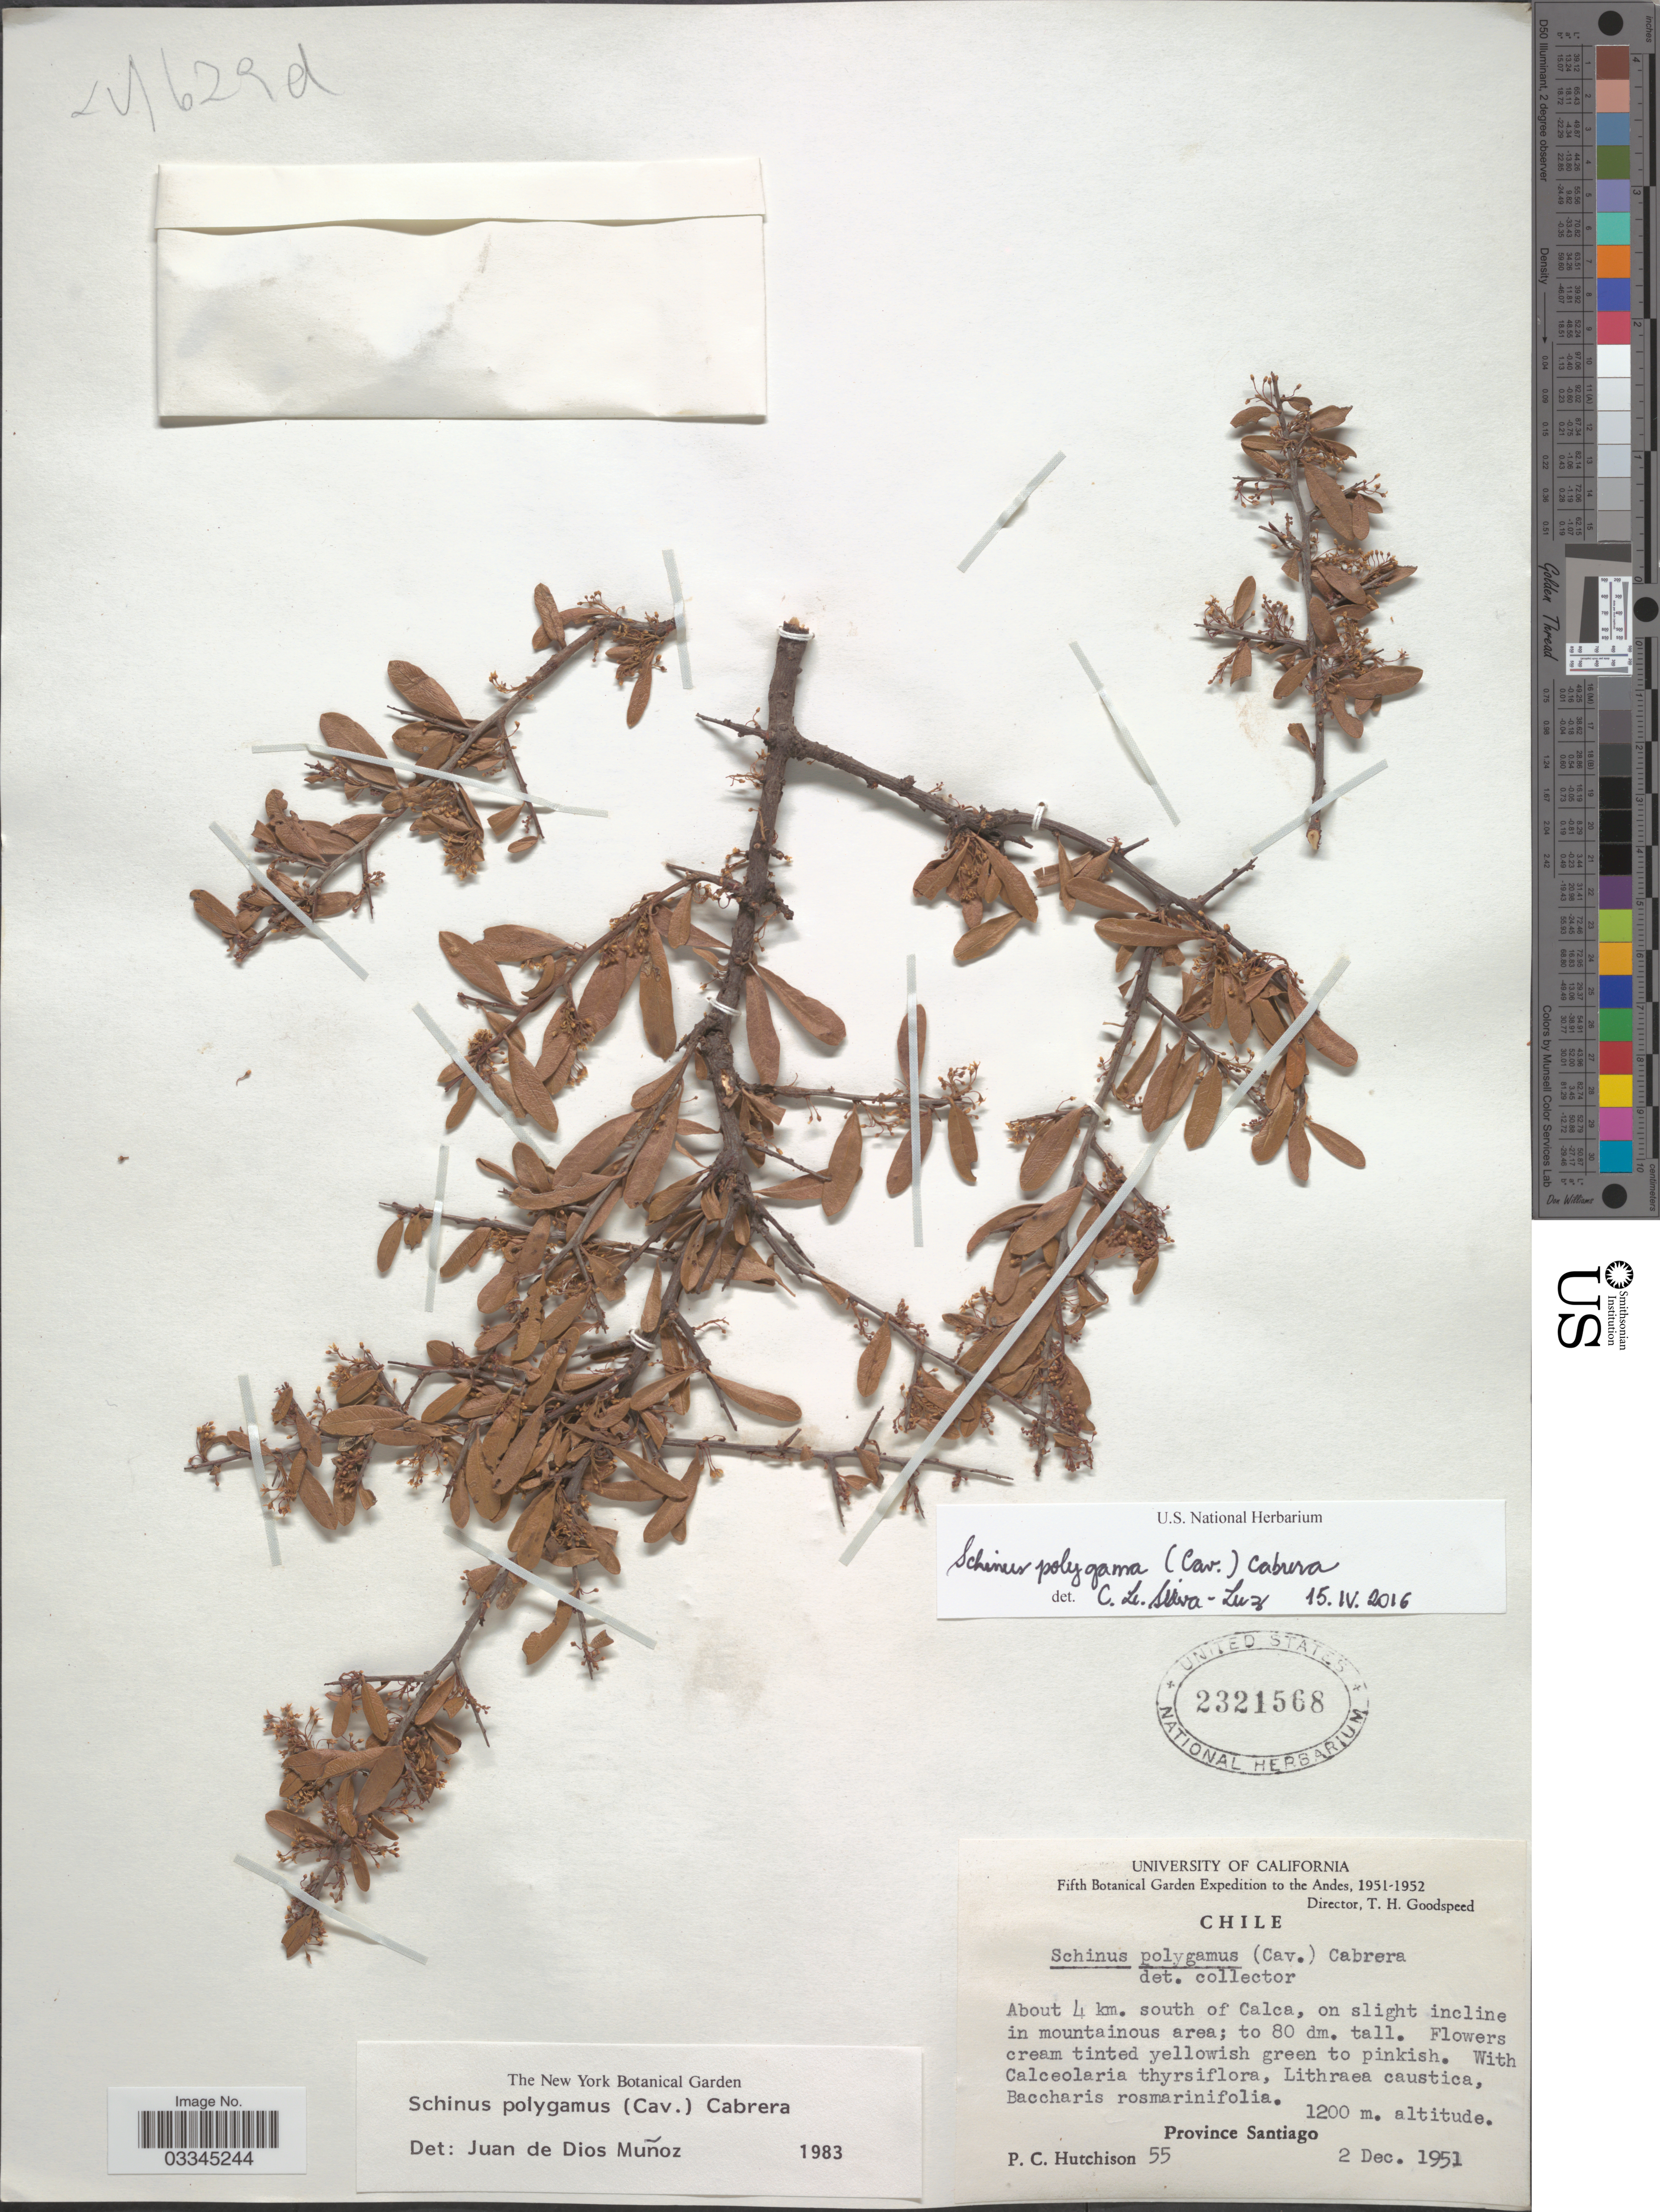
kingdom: Plantae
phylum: Tracheophyta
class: Magnoliopsida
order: Sapindales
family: Anacardiaceae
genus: Schinus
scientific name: Schinus polygama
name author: (Cav.) Cabrera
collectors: P. C. Hutchison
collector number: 55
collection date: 1951-12-02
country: Chile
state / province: Región Metropolitana (RM)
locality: Province Santiago.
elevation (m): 1200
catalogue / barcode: US 2321568